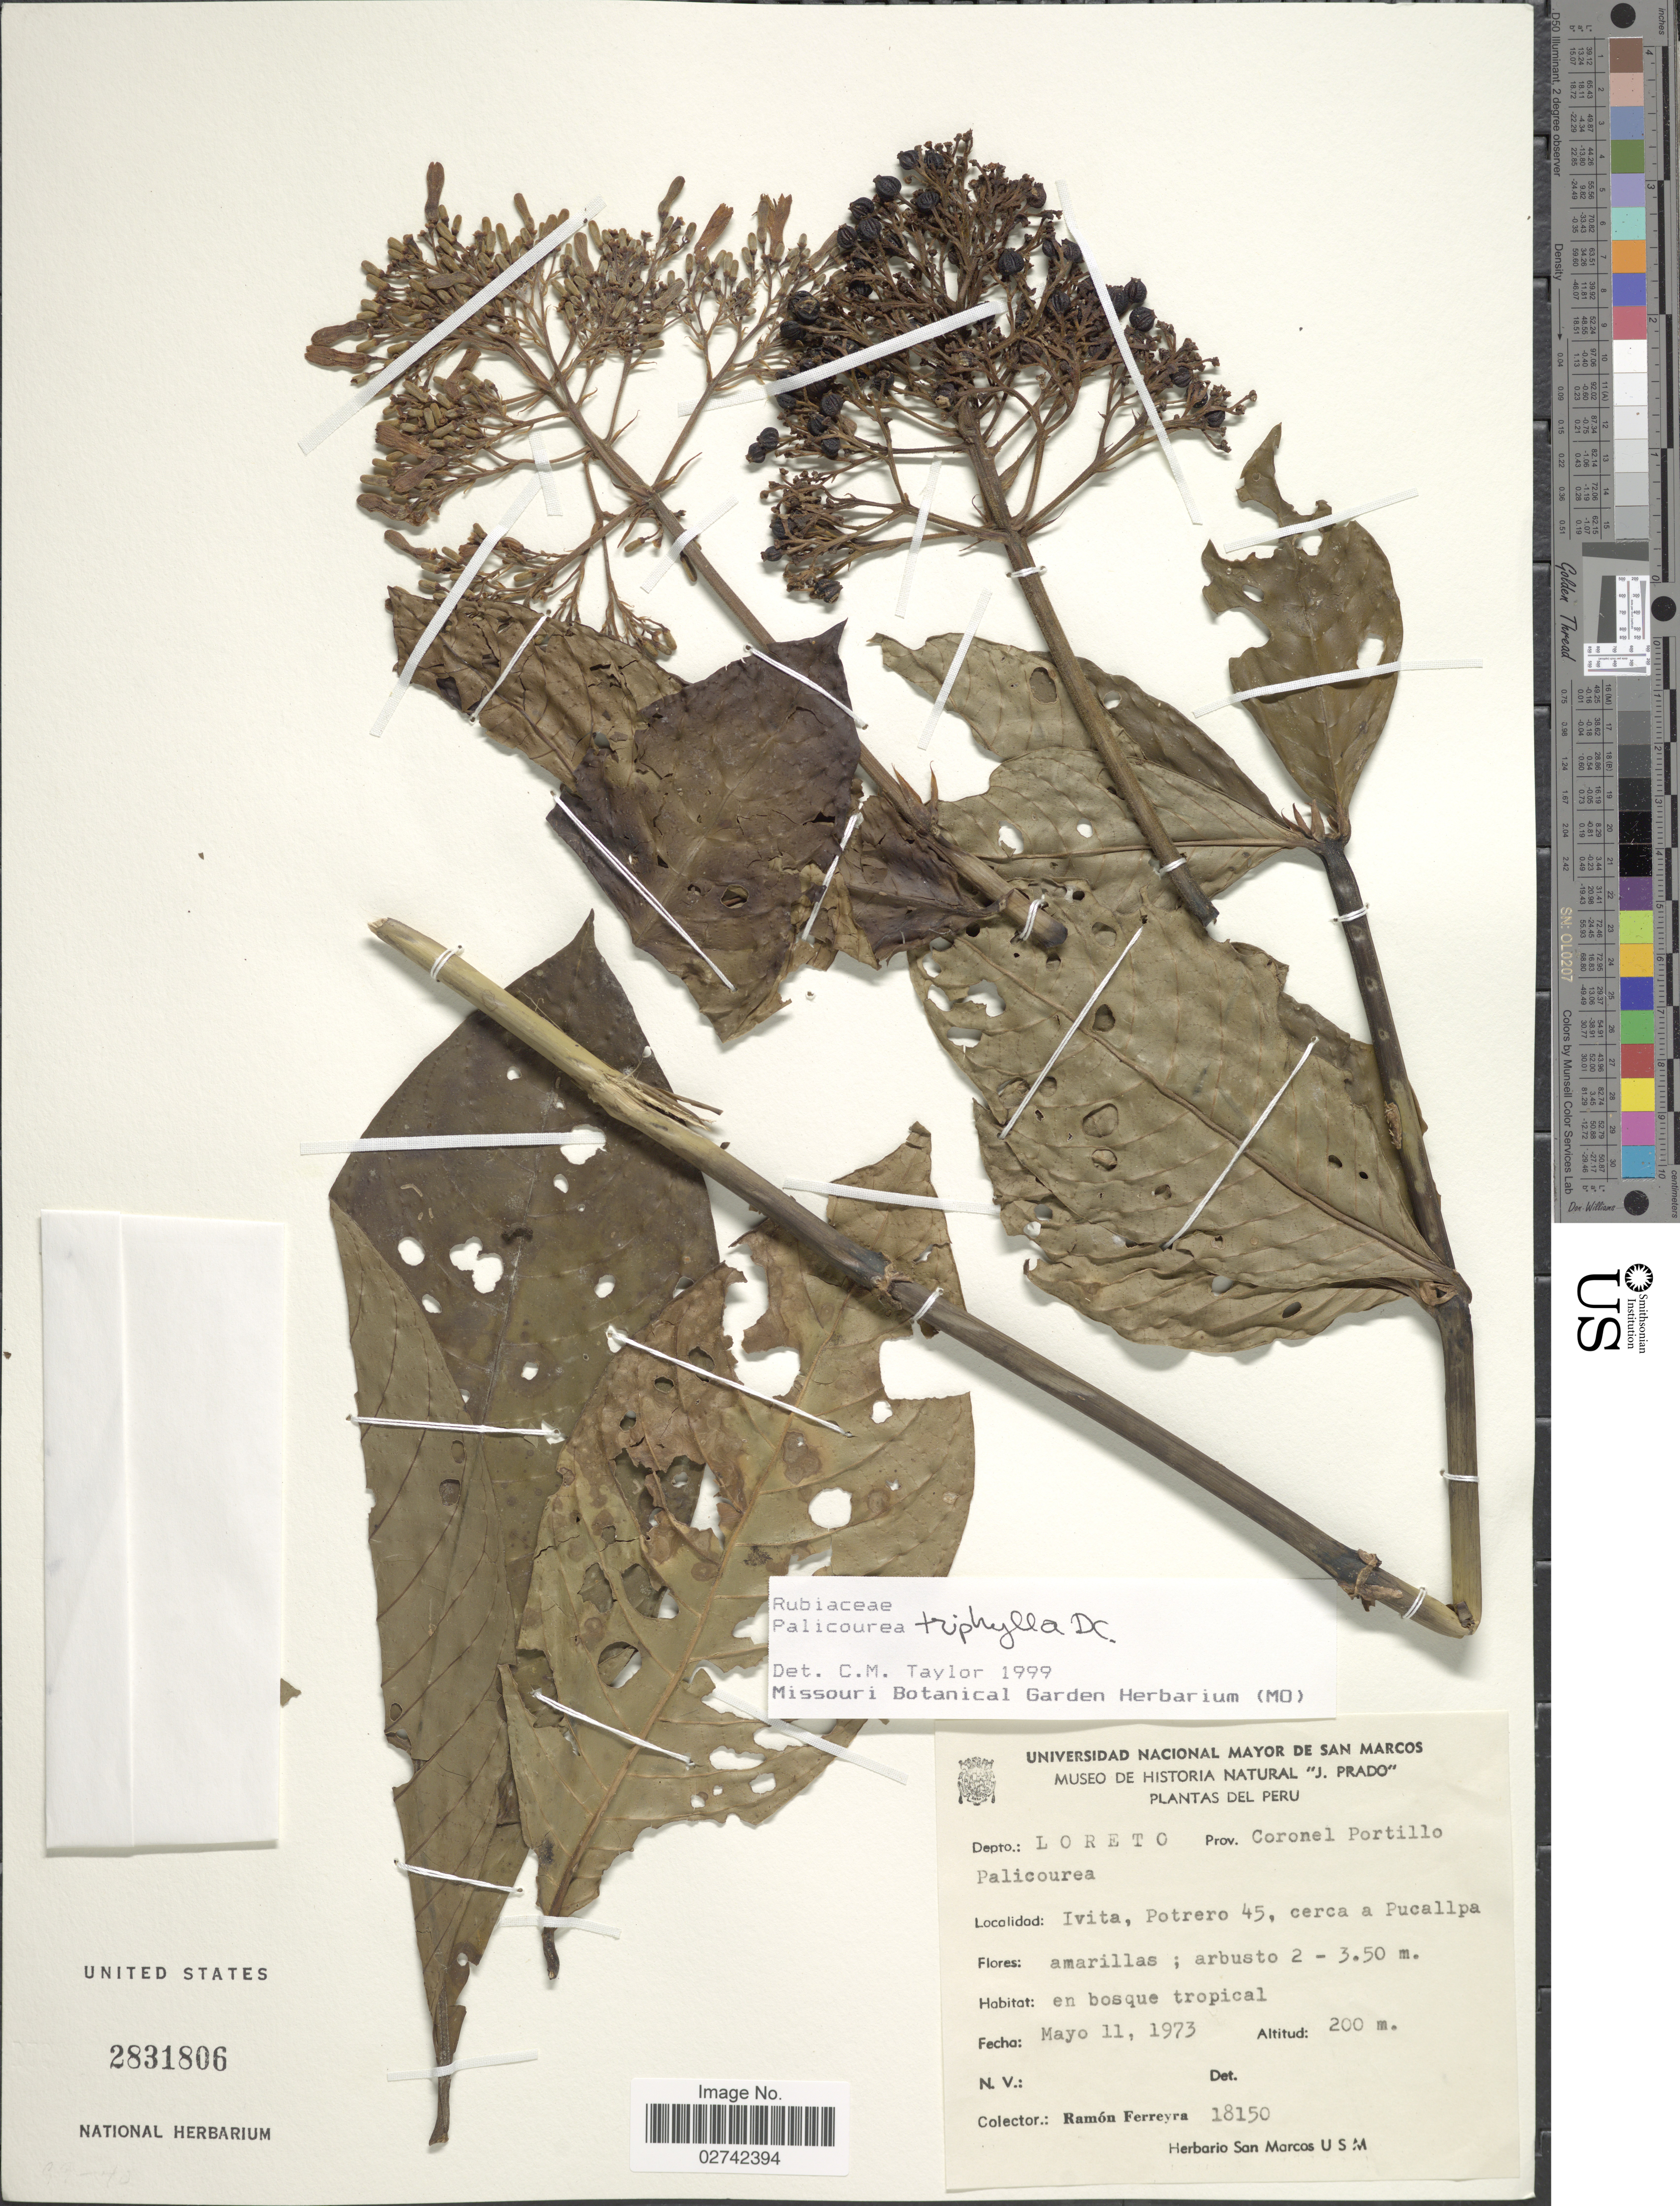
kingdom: Plantae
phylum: Tracheophyta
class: Magnoliopsida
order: Gentianales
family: Rubiaceae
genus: Palicourea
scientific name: Palicourea triphylla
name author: DC.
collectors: R. A. Ferreyra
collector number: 18150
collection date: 1973-05-11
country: Peru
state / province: Loreto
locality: Prov. Coronel Portillo, Ivita, Potrero 45, cerca a Pucallpa.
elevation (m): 200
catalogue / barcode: US 2831806